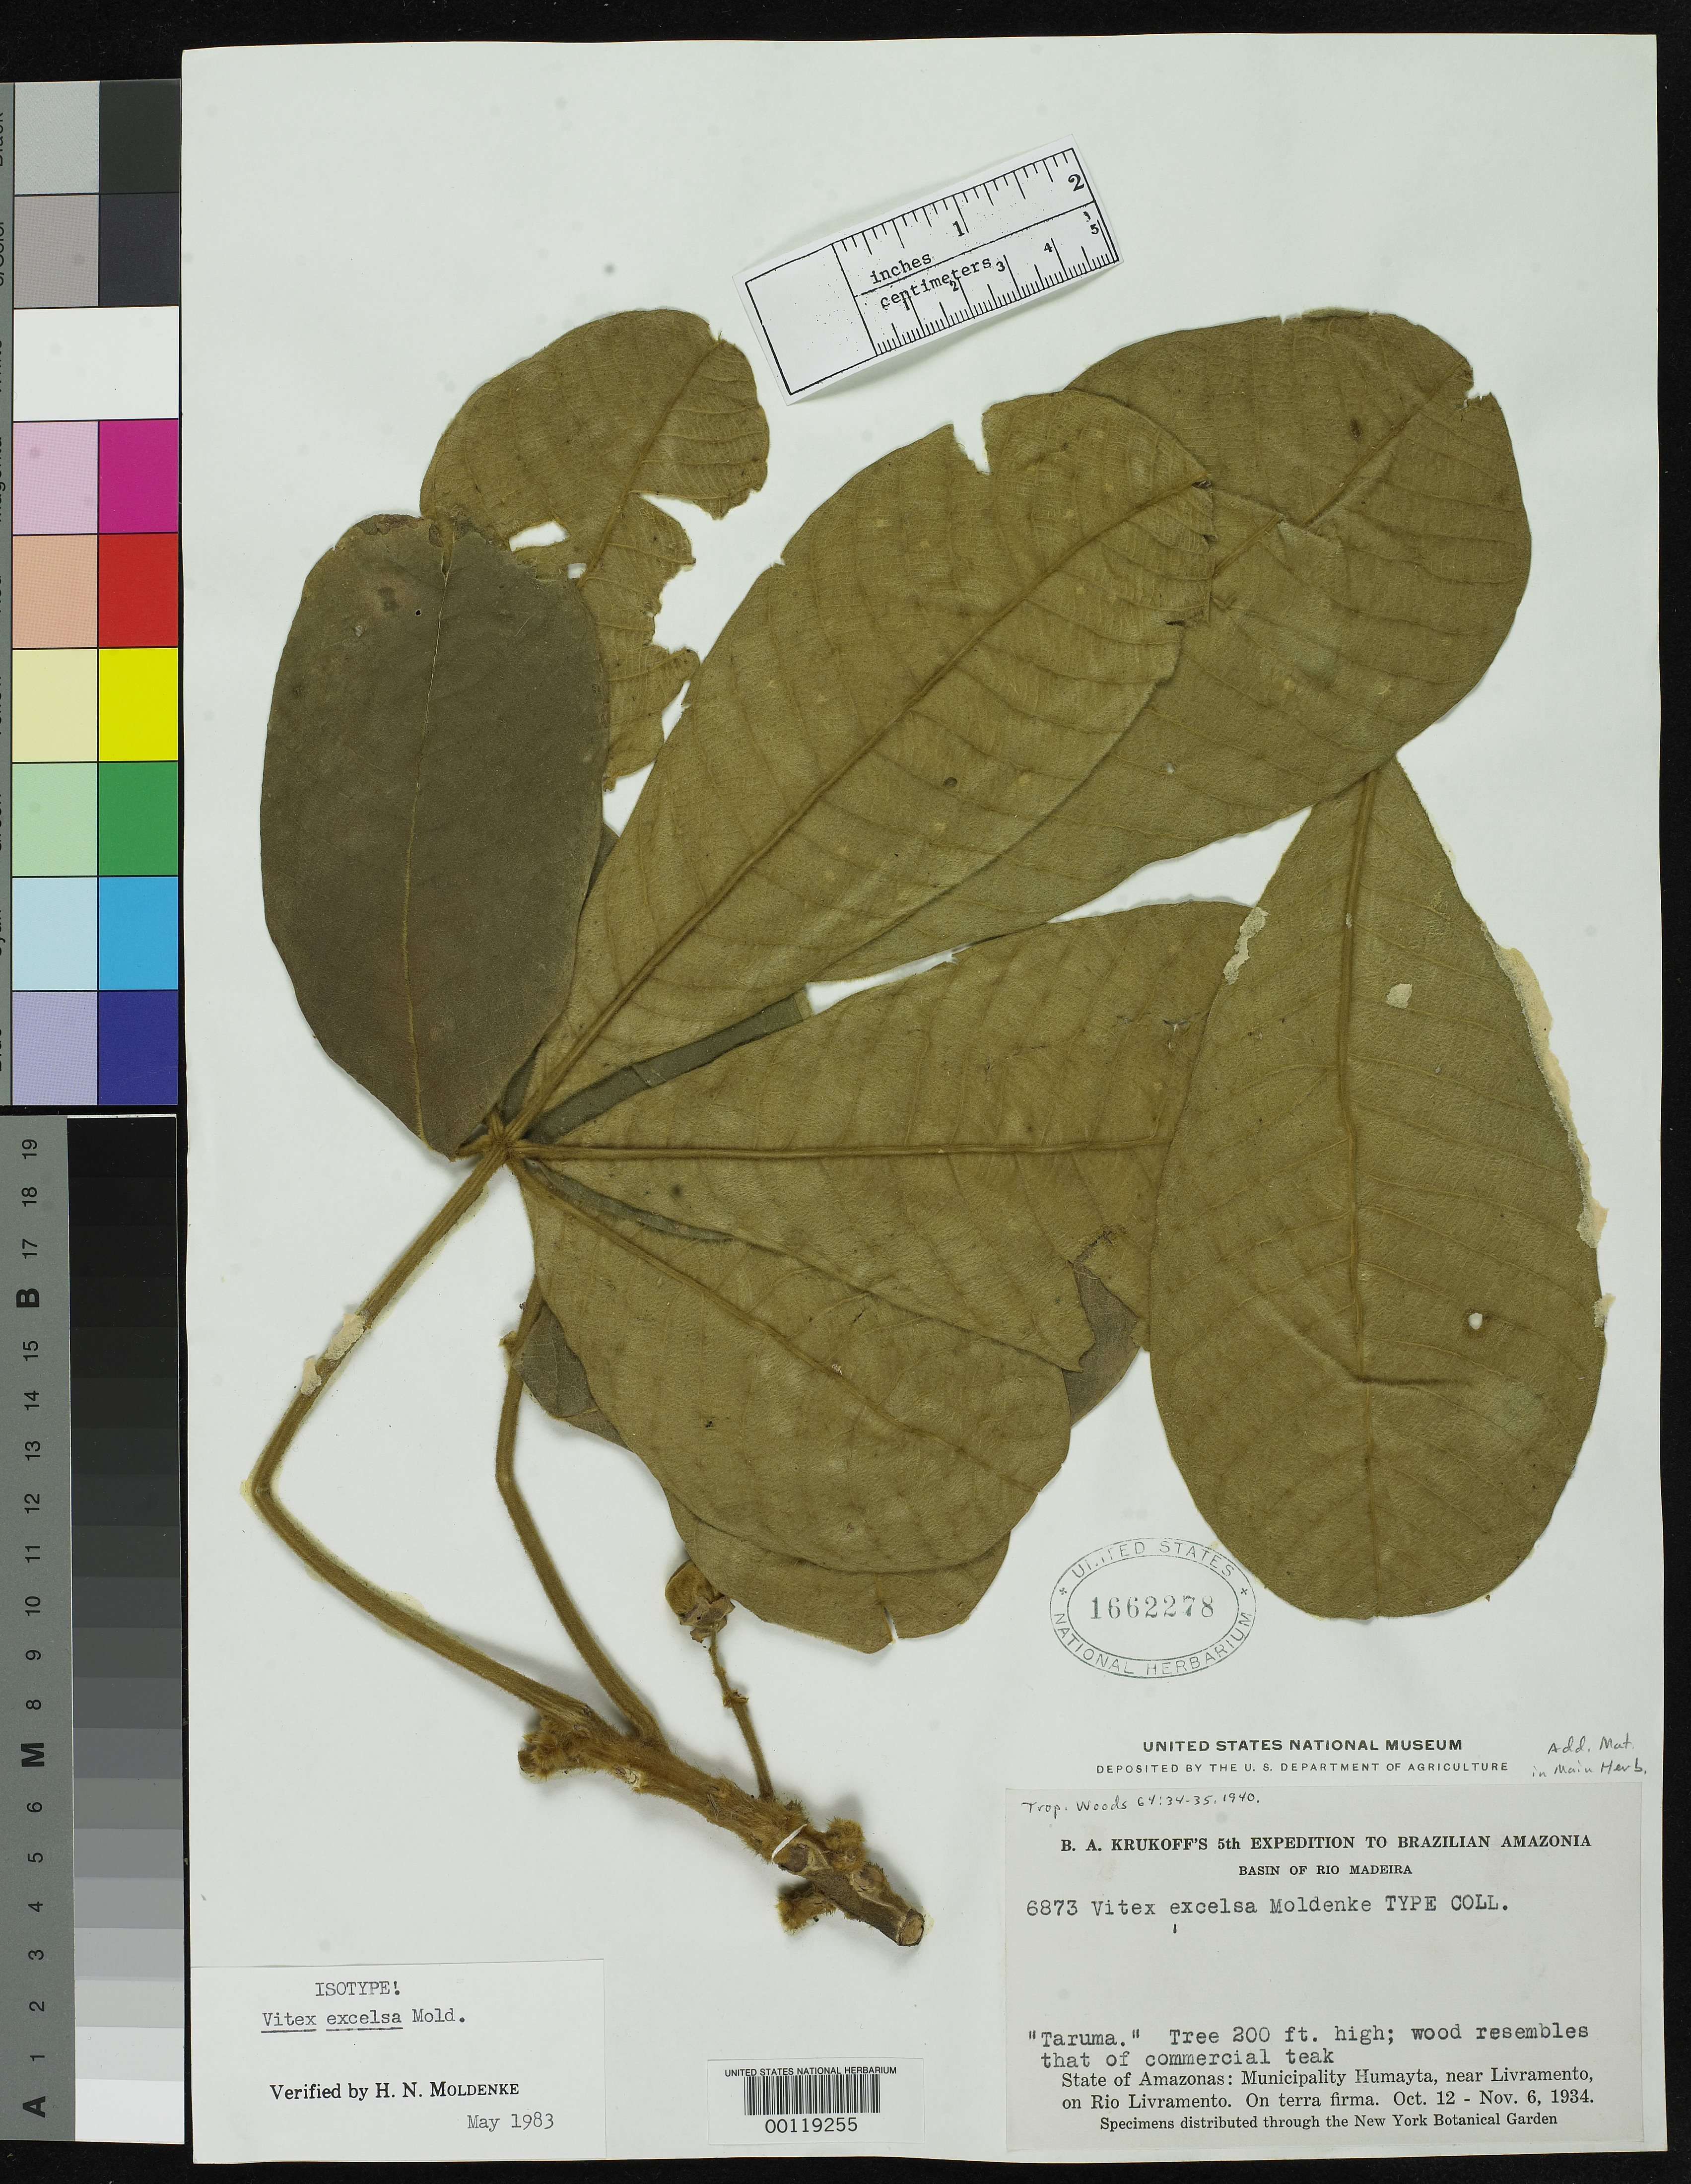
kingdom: Plantae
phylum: Tracheophyta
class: Magnoliopsida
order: Lamiales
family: Lamiaceae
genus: Vitex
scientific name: Vitex excelsa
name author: Moldenke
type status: Isotype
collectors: B. A. Krukoff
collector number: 6873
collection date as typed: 12 Oct 1934 to 06 Nov 1934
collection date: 1934-10-12/1934-11-06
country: Brazil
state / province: Amazonas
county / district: Humaitá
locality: Near Livramento on Rio Livramento.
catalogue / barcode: US 1662278